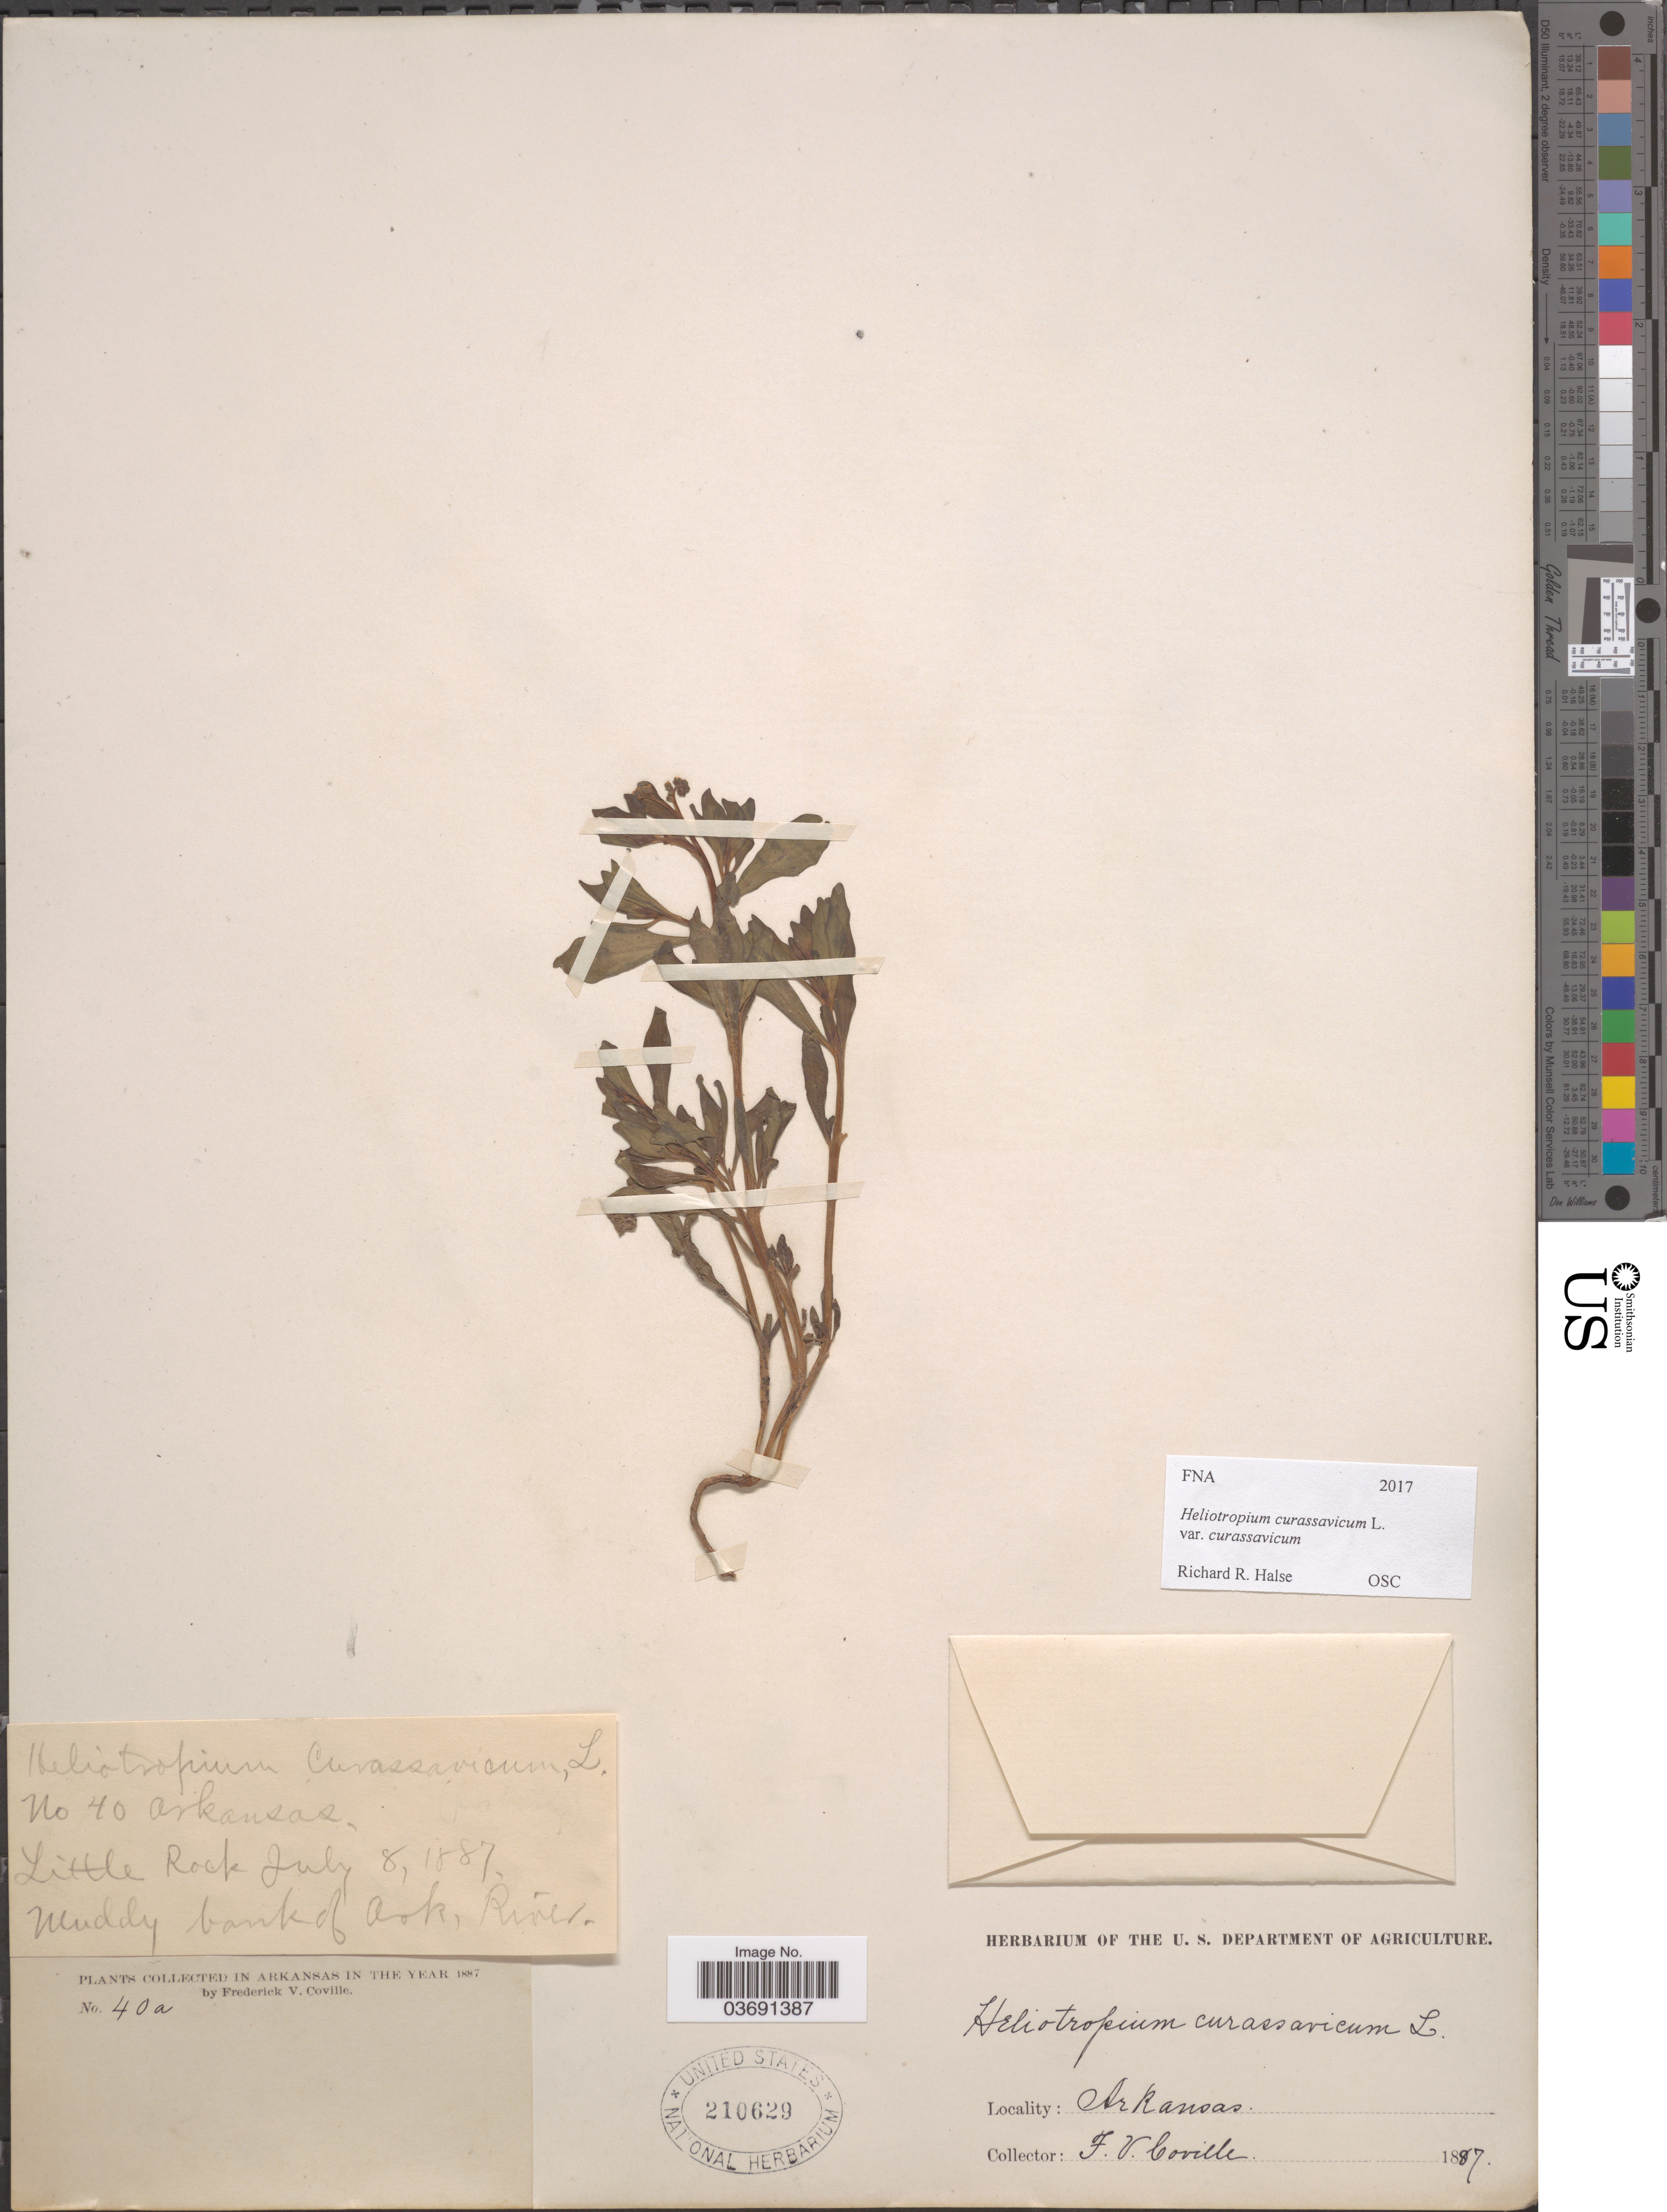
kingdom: Plantae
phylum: Tracheophyta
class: Magnoliopsida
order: Boraginales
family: Heliotropiaceae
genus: Heliotropium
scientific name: Heliotropium curassavicum var. curassavicum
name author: L.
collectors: F. V. Coville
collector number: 40a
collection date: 1887-07-08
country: United States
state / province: Arkansas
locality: Little Rock. Muddy bank of Ark. River.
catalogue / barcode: US 210629